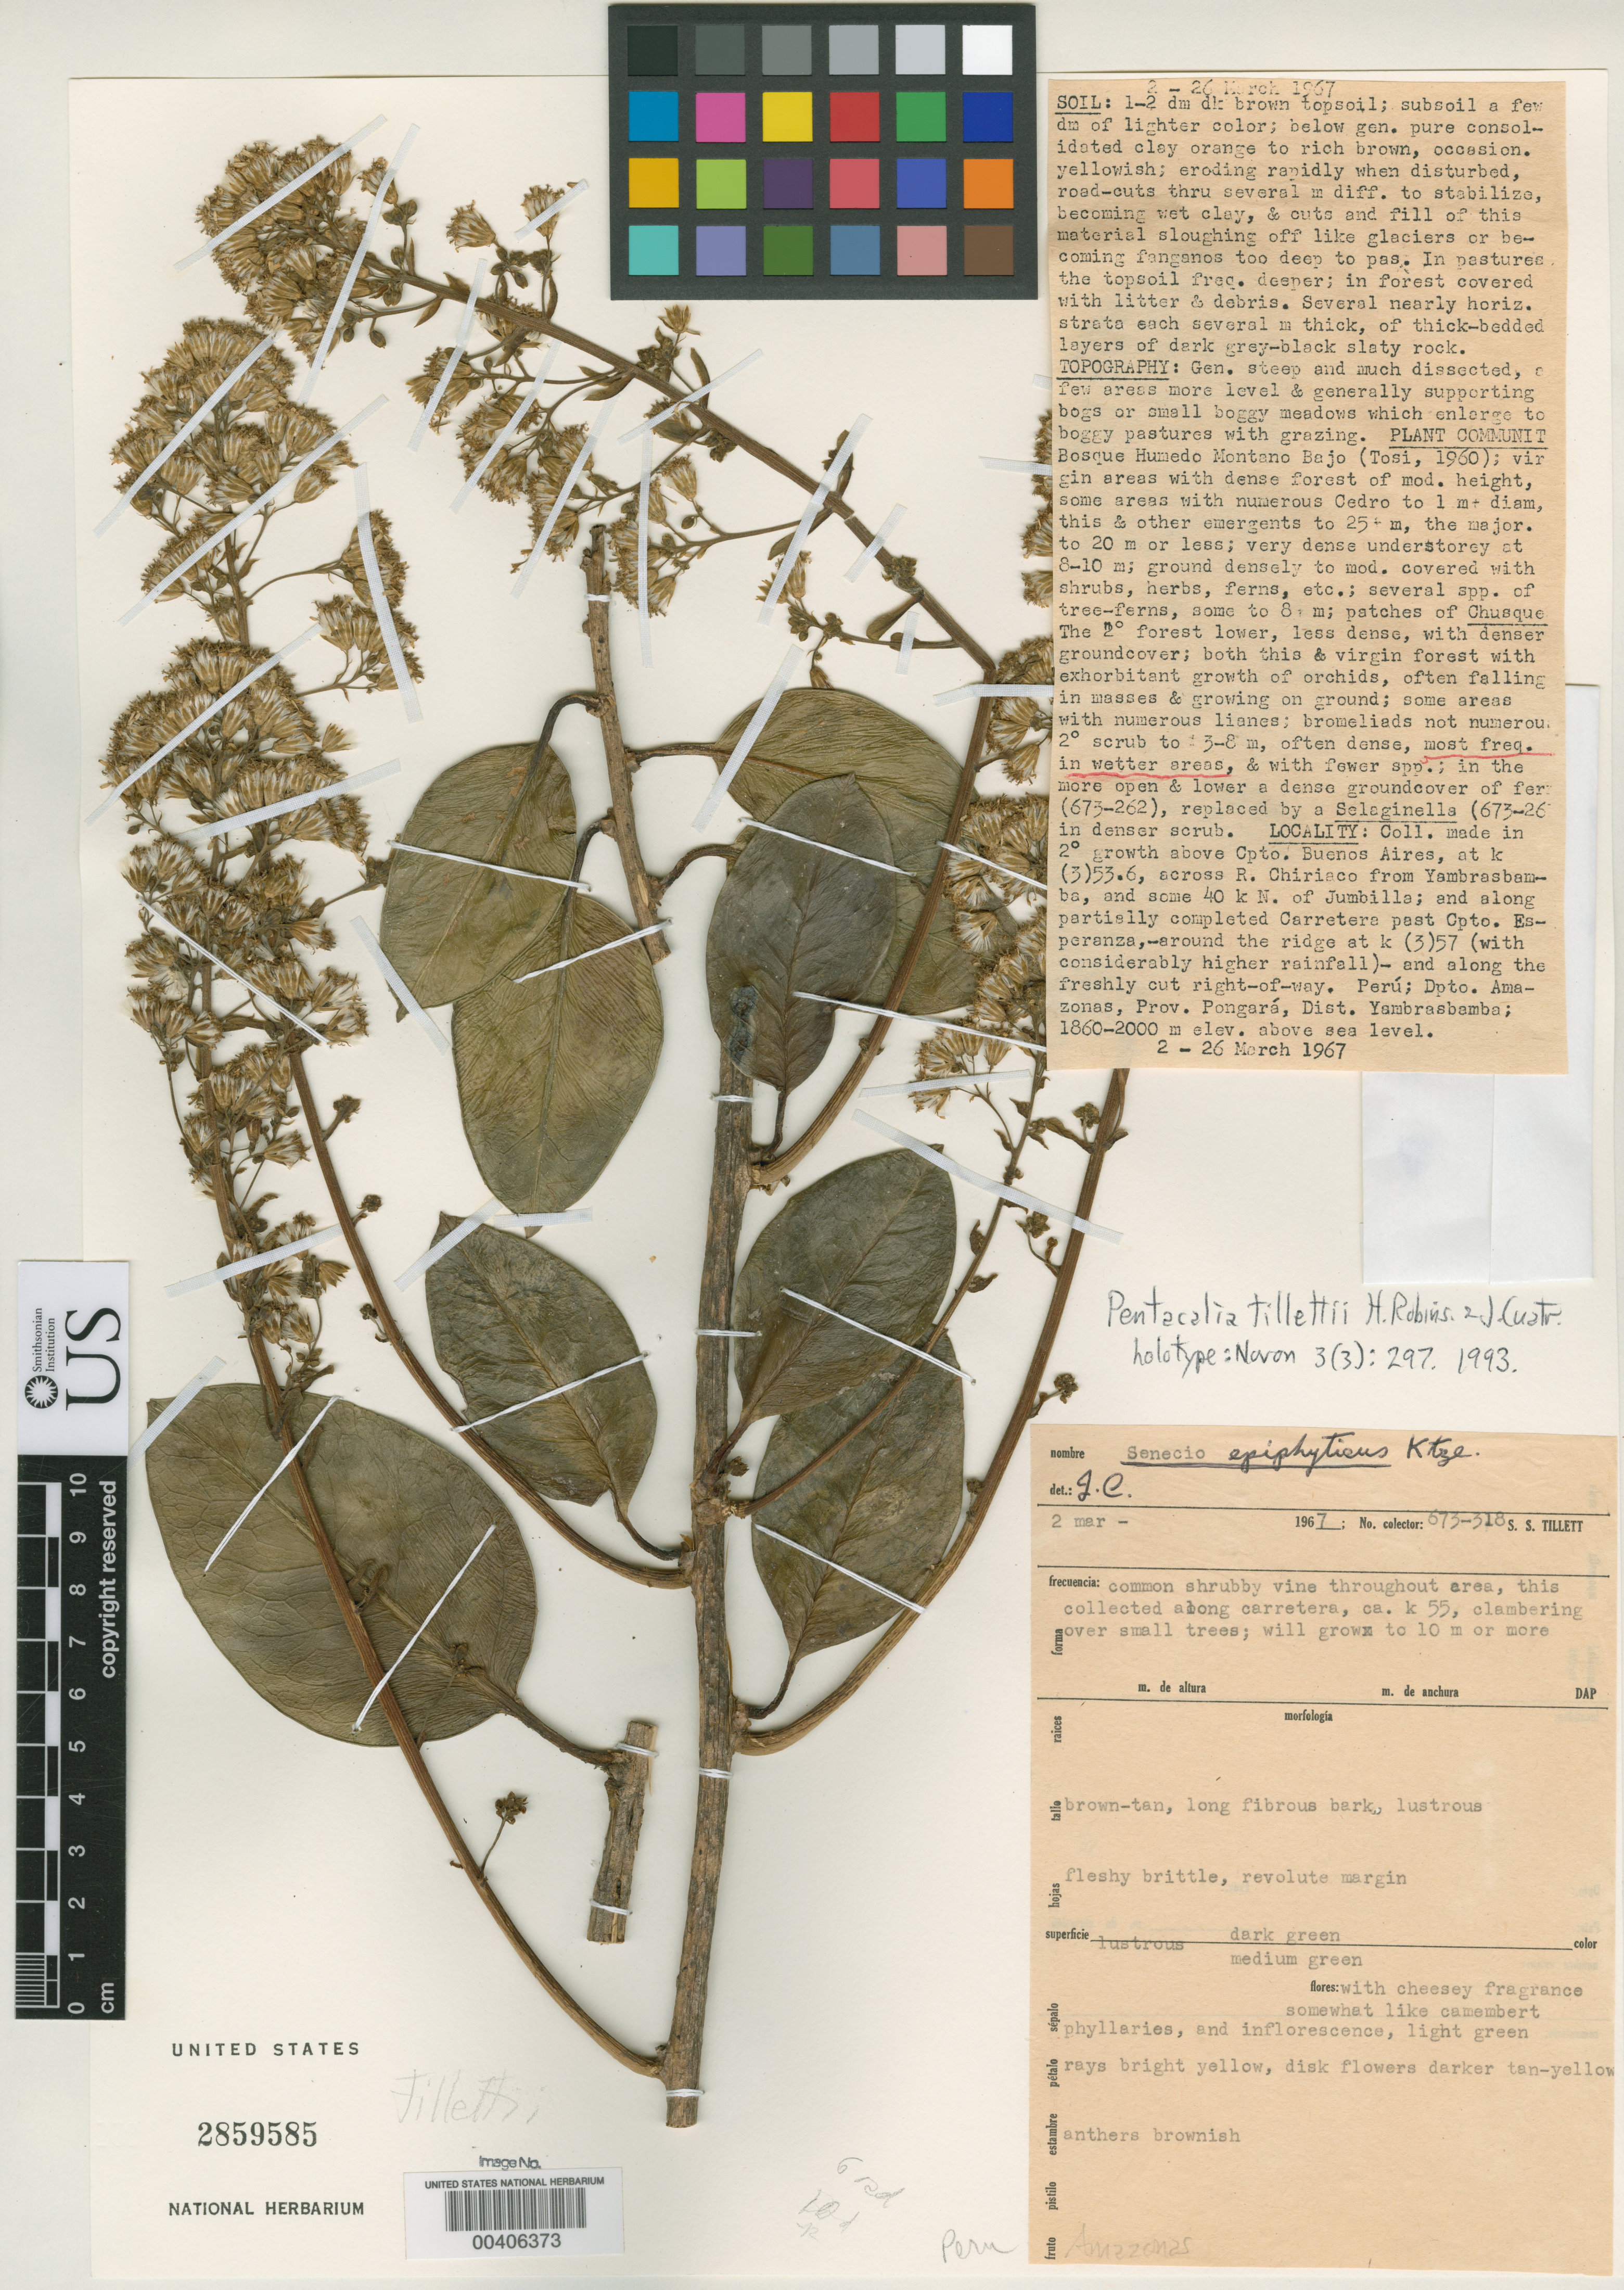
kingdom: Plantae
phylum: Tracheophyta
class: Magnoliopsida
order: Asterales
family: Asteraceae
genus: Pentacalia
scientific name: Pentacalia tillettii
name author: H. Rob. & Cuatrec.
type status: Holotype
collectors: S. S. Tillett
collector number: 673-318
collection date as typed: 02 Mar 1967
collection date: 1967-03-02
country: Peru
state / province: Amazonas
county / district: Bongará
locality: Yambrasbamba District, above Cpto. Buenos Aires, across Río Chiriaco from Yambrasbamba, 40 km N of Jumbilla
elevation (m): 1860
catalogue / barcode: US 2859585